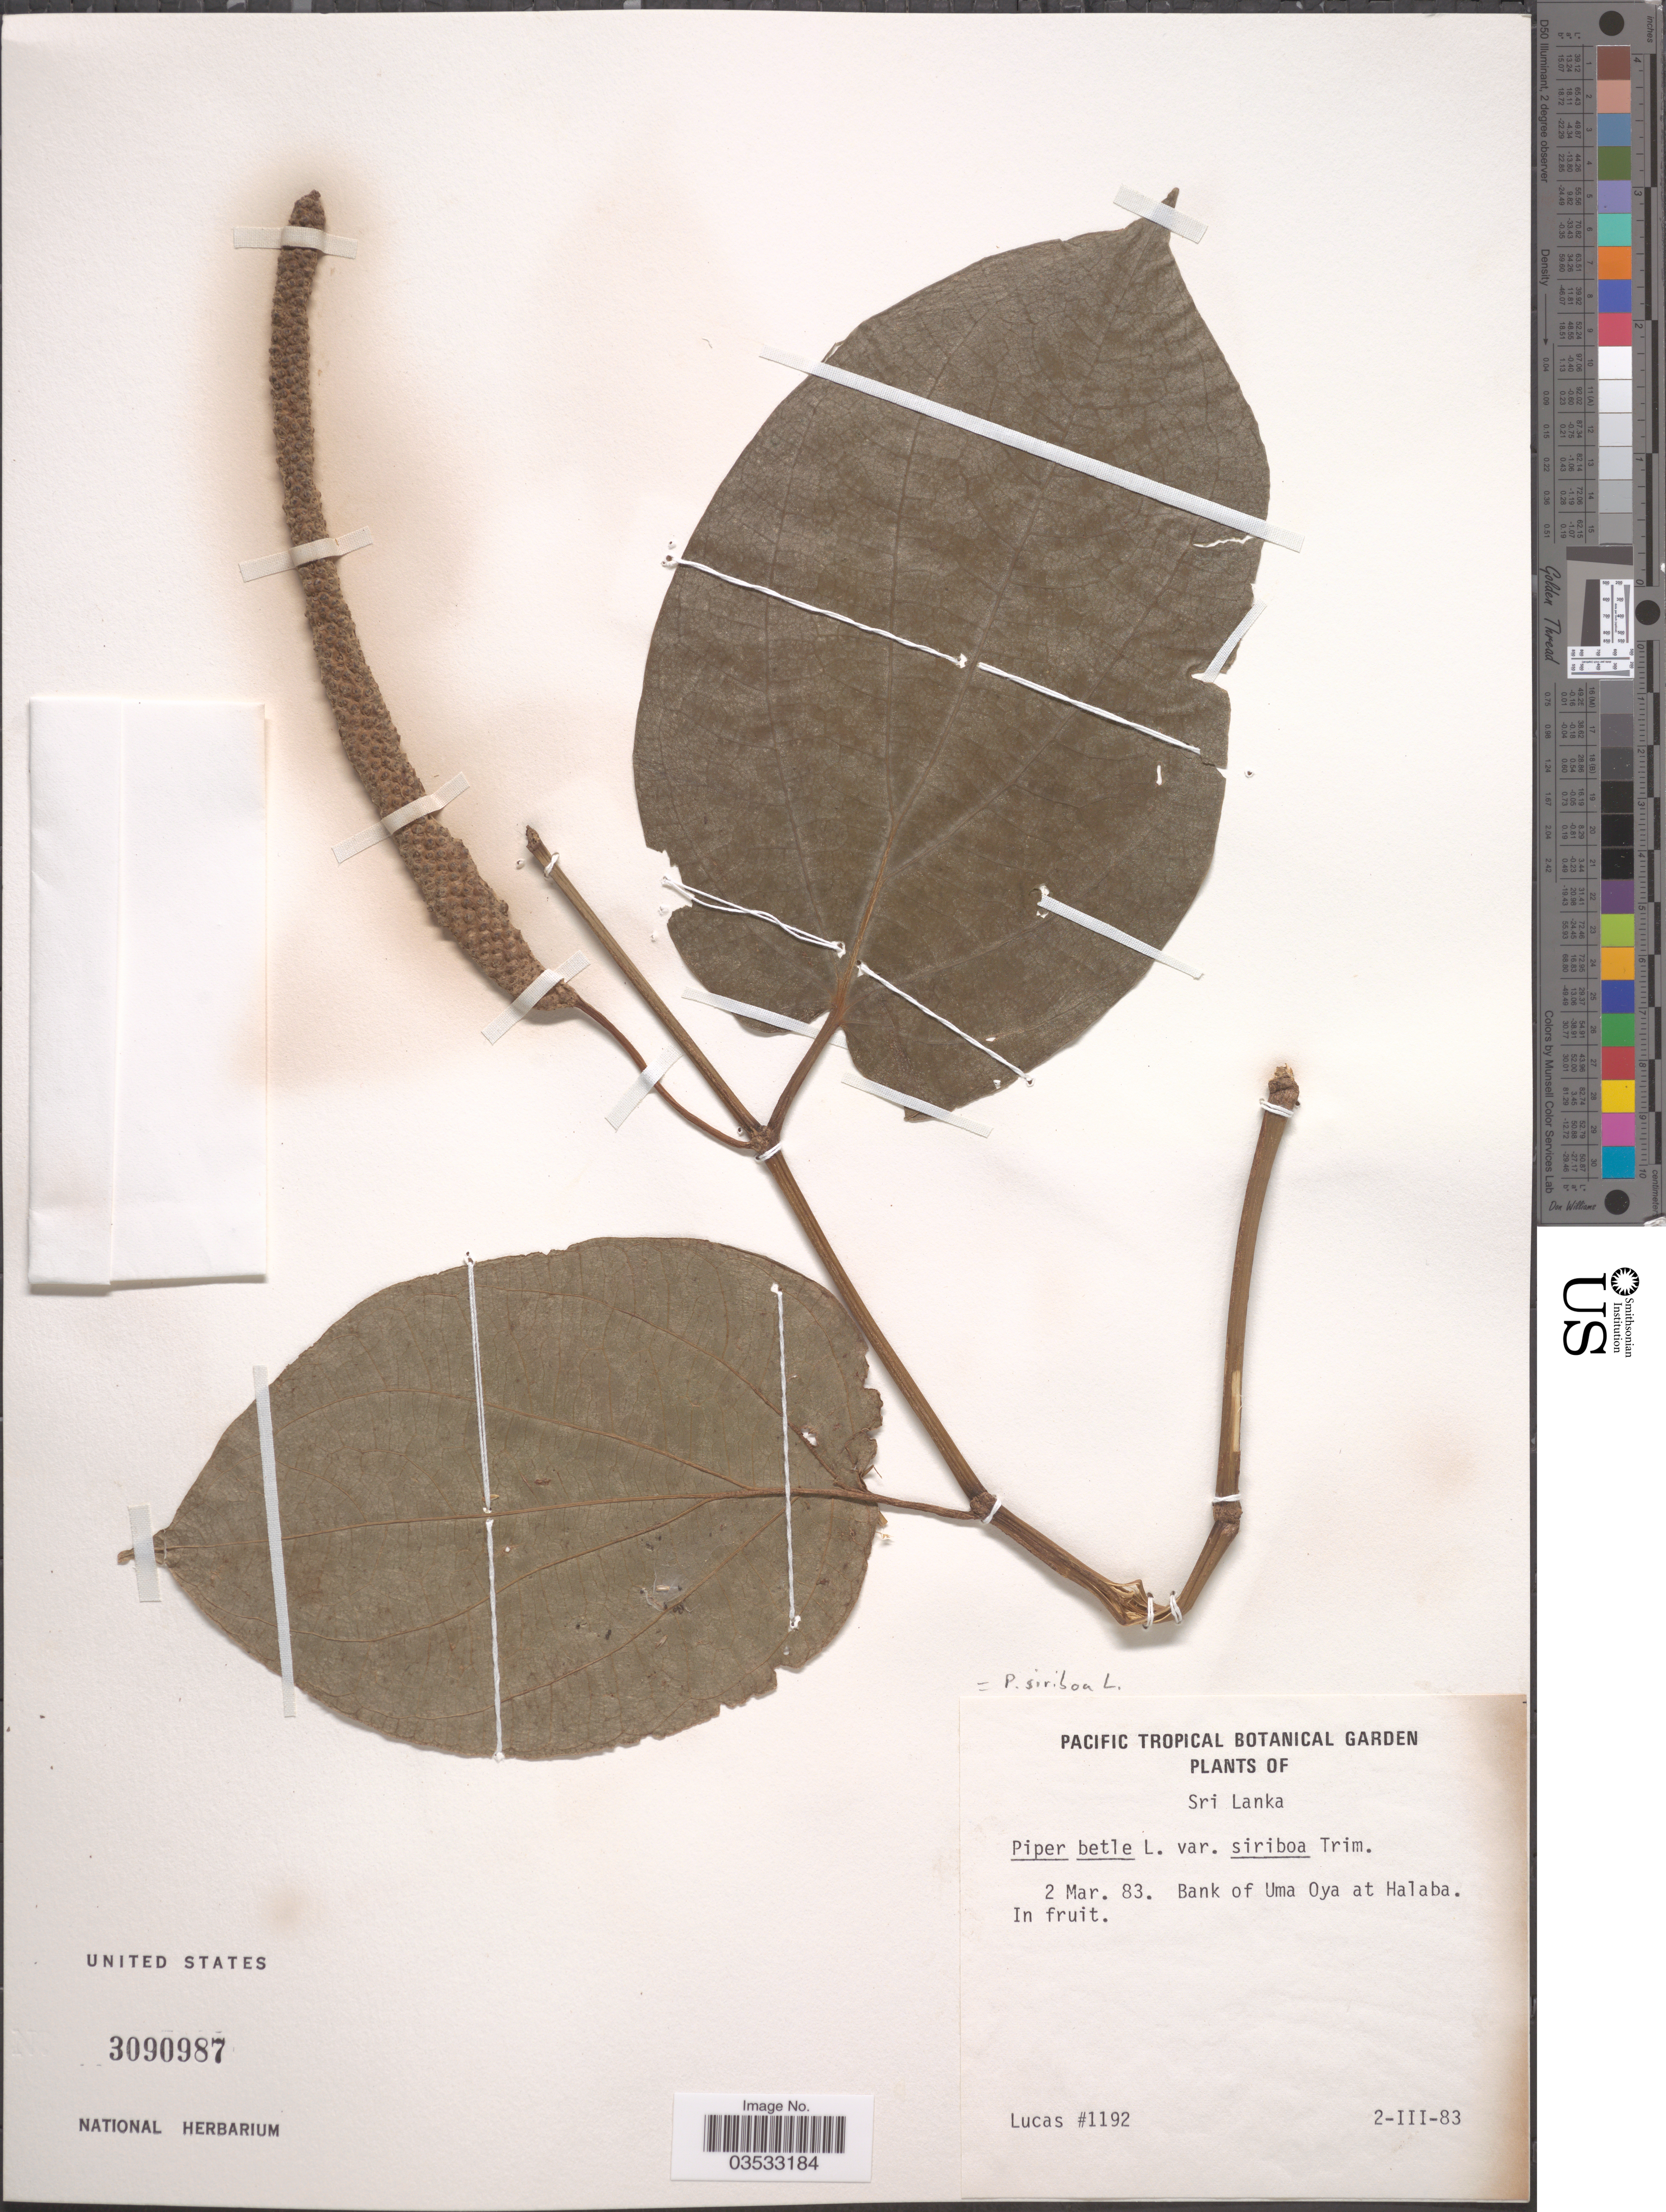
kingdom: Plantae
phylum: Tracheophyta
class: Magnoliopsida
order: Piperales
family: Piperaceae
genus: Piper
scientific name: Piper siriboa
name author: L.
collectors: Lucas, --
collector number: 1192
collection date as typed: Transcribed d/m/y: 2/3/83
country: Sri Lanka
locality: Bank of Uma Oya at Halaba.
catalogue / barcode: US 3090987